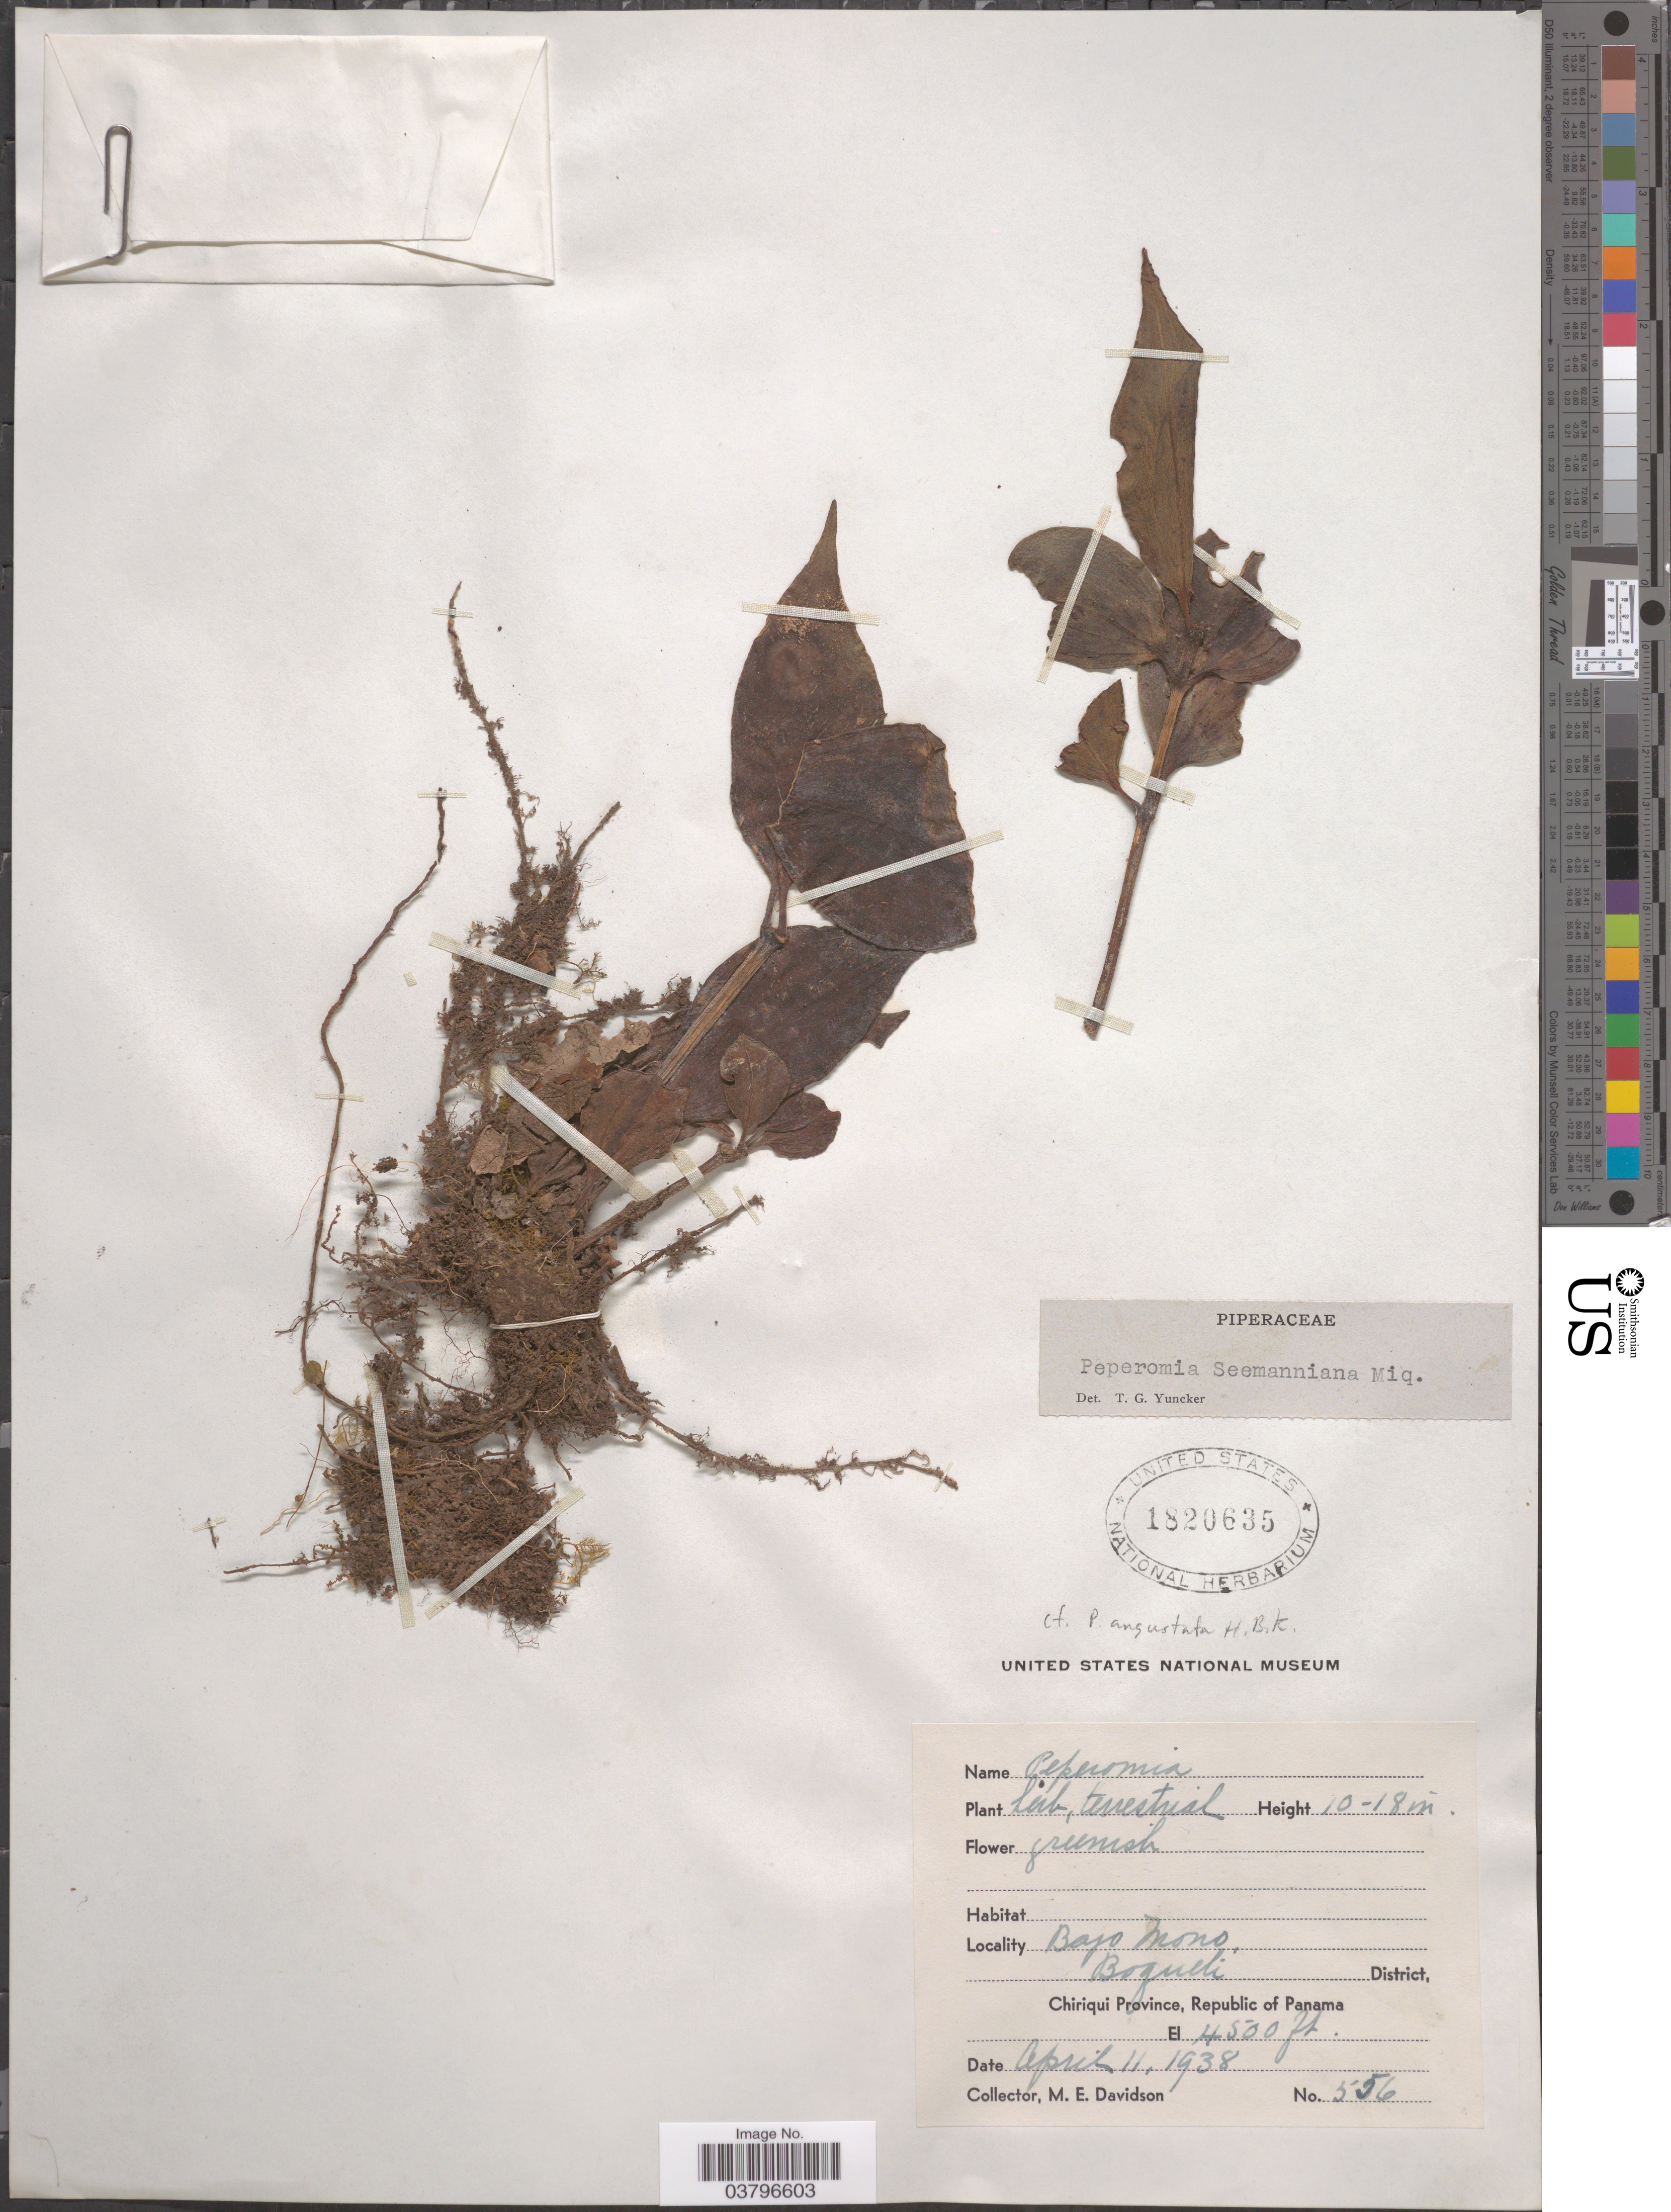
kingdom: Plantae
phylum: Tracheophyta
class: Magnoliopsida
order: Piperales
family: Piperaceae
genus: Peperomia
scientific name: Peperomia seemanniana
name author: Miq.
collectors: M. E. Davidson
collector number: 556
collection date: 1938-04-11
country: Panama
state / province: Chiriqui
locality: Bajo Mono. Boquete District.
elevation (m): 1372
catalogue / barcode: US 1820635